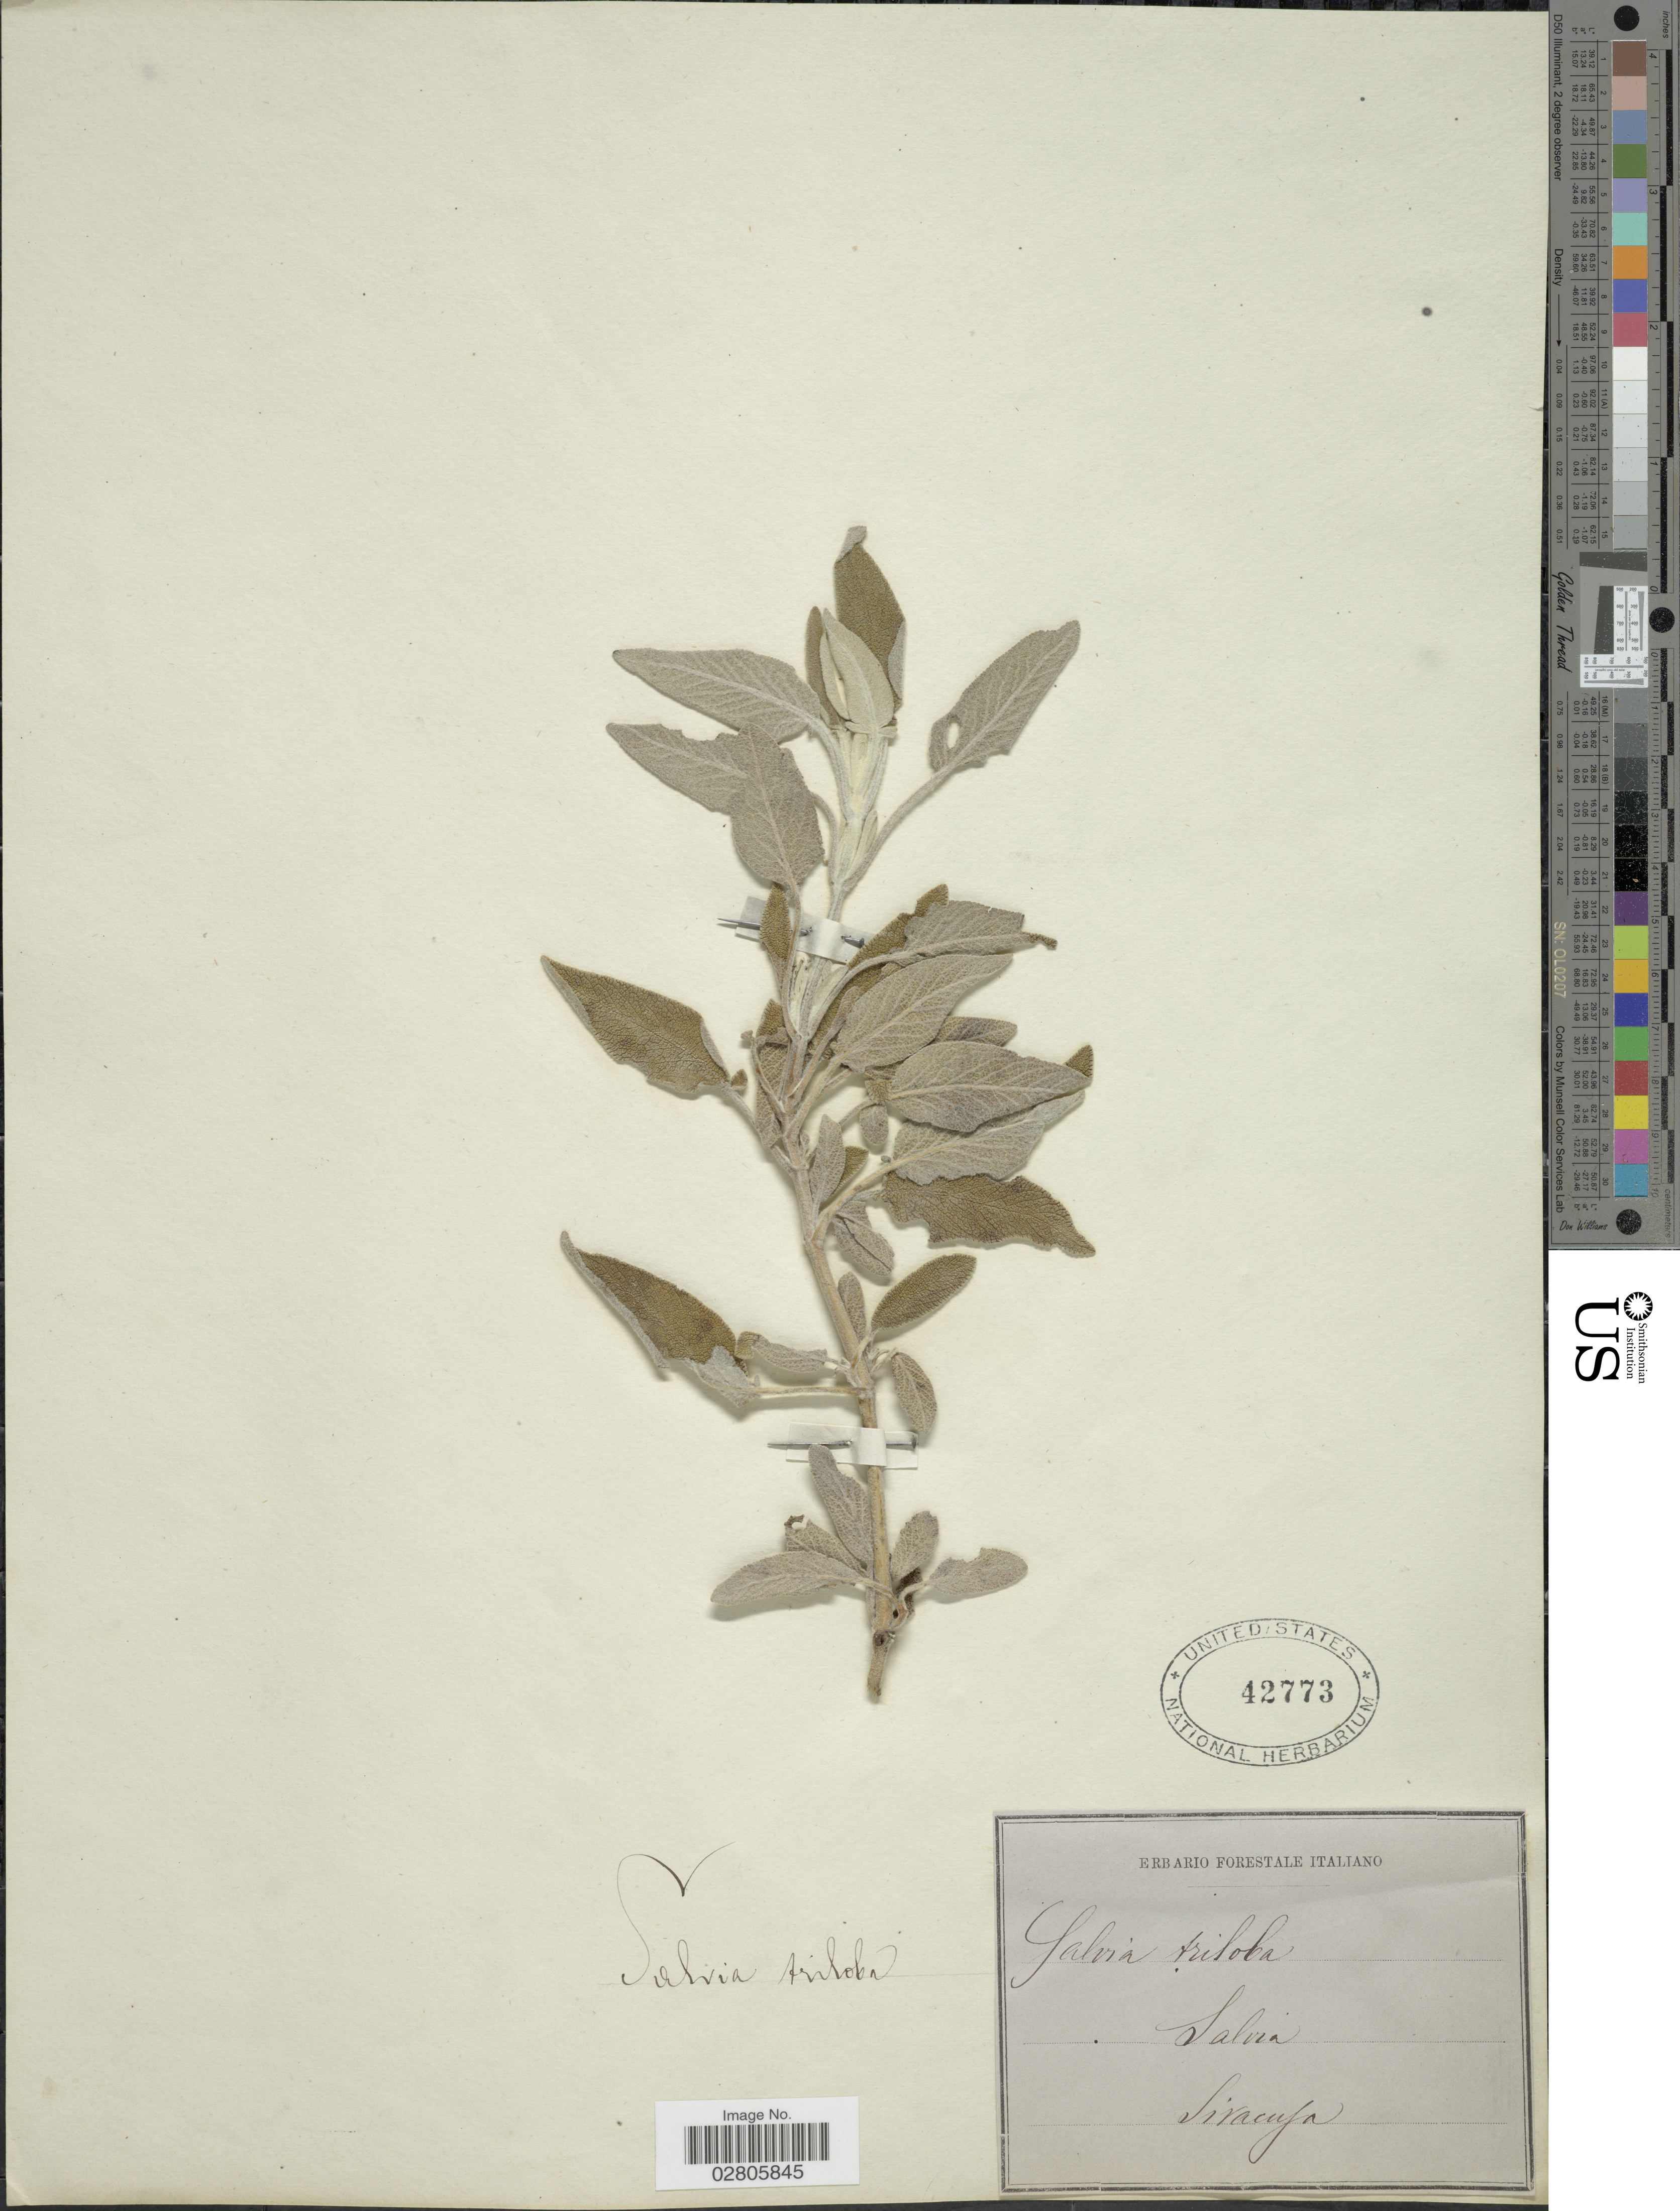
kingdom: Plantae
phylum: Tracheophyta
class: Magnoliopsida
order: Lamiales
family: Lamiaceae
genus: Salvia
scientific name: Salvia triloba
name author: L. f.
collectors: Ex herb. Forestale Italiano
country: Italy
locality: Siracusa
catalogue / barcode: US 42773